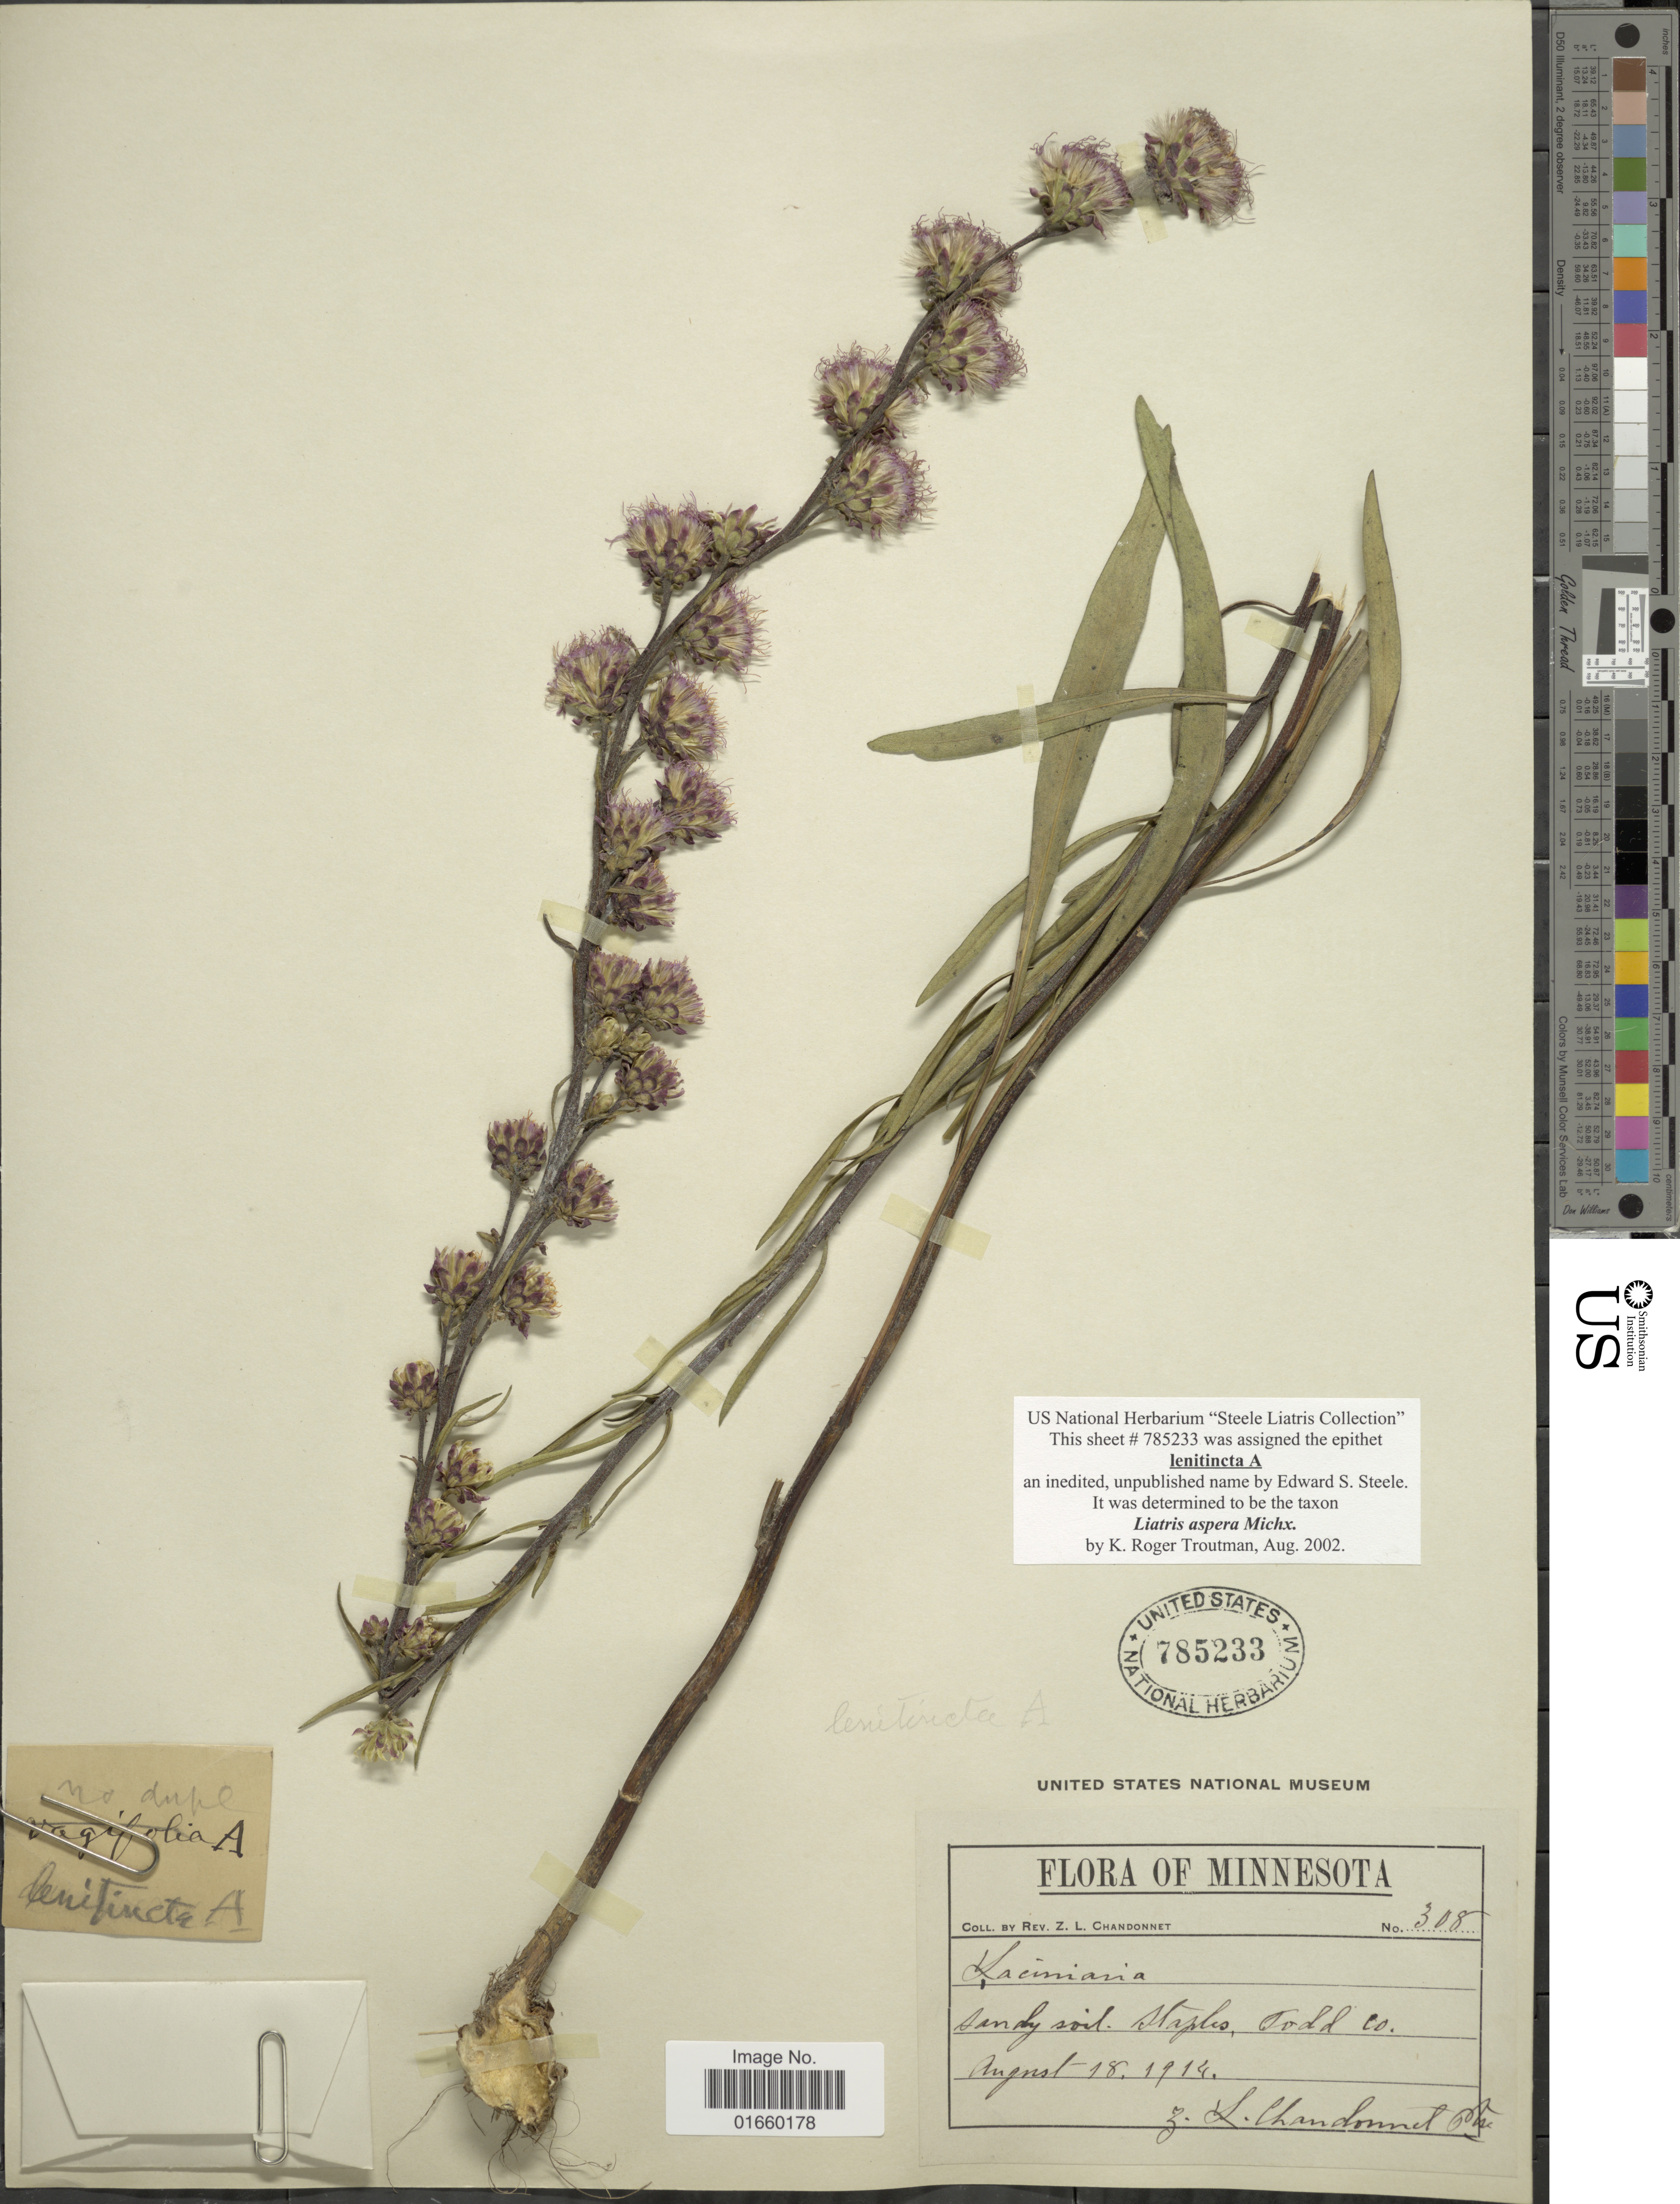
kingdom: Plantae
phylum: Tracheophyta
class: Magnoliopsida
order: Asterales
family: Asteraceae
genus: Liatris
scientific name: Liatris aspera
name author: Michx.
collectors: Z. Chandonnet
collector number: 308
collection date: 1914-08-18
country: United States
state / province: Minnesota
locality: Sanyd soil, Staples, Todd Co.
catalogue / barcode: US 785233